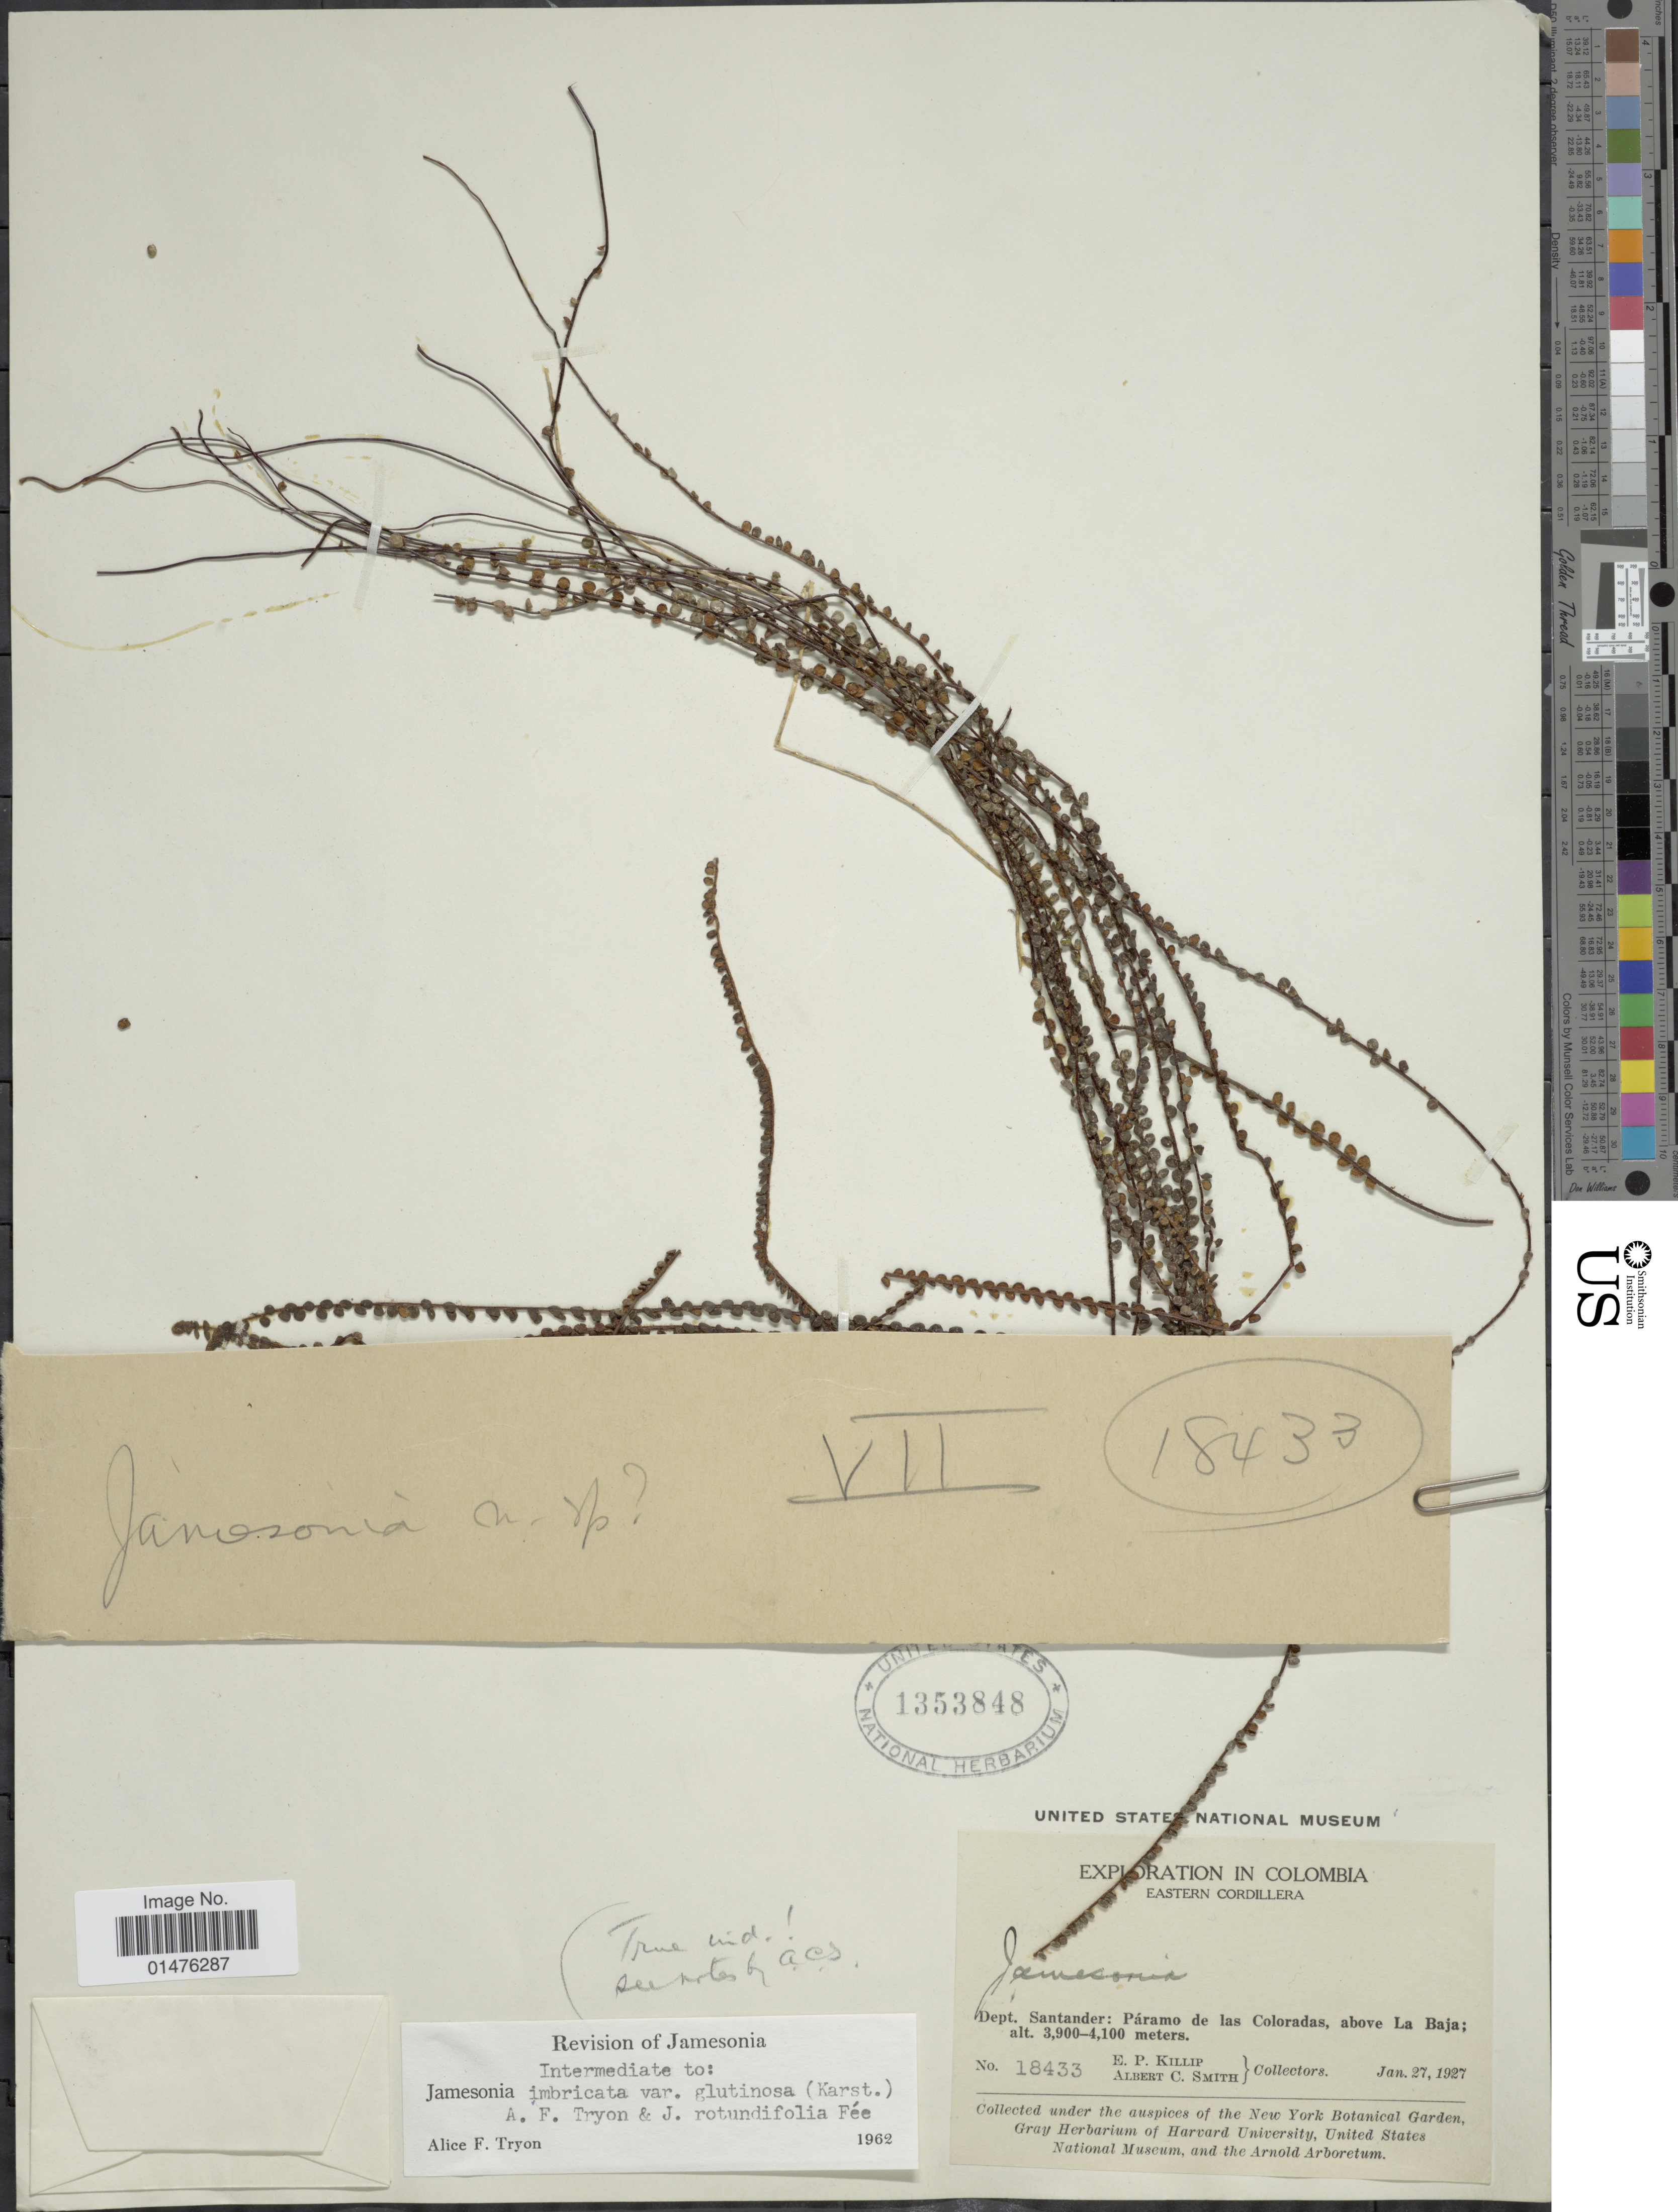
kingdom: Plantae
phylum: Tracheophyta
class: Polypodiopsida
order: Polypodiales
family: Pteridaceae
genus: Jamesonia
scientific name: Jamesonia imbricata var. glutinosa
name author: (H. Karst.) A.F. Tryon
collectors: E. P. Killip & A. C. Smith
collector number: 18433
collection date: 1927-01-27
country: Colombia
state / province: Santander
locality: Eastern Cordillera, Dept. Santander: páramo de las Colorados, above La Baja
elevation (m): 3900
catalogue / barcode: US 1353848